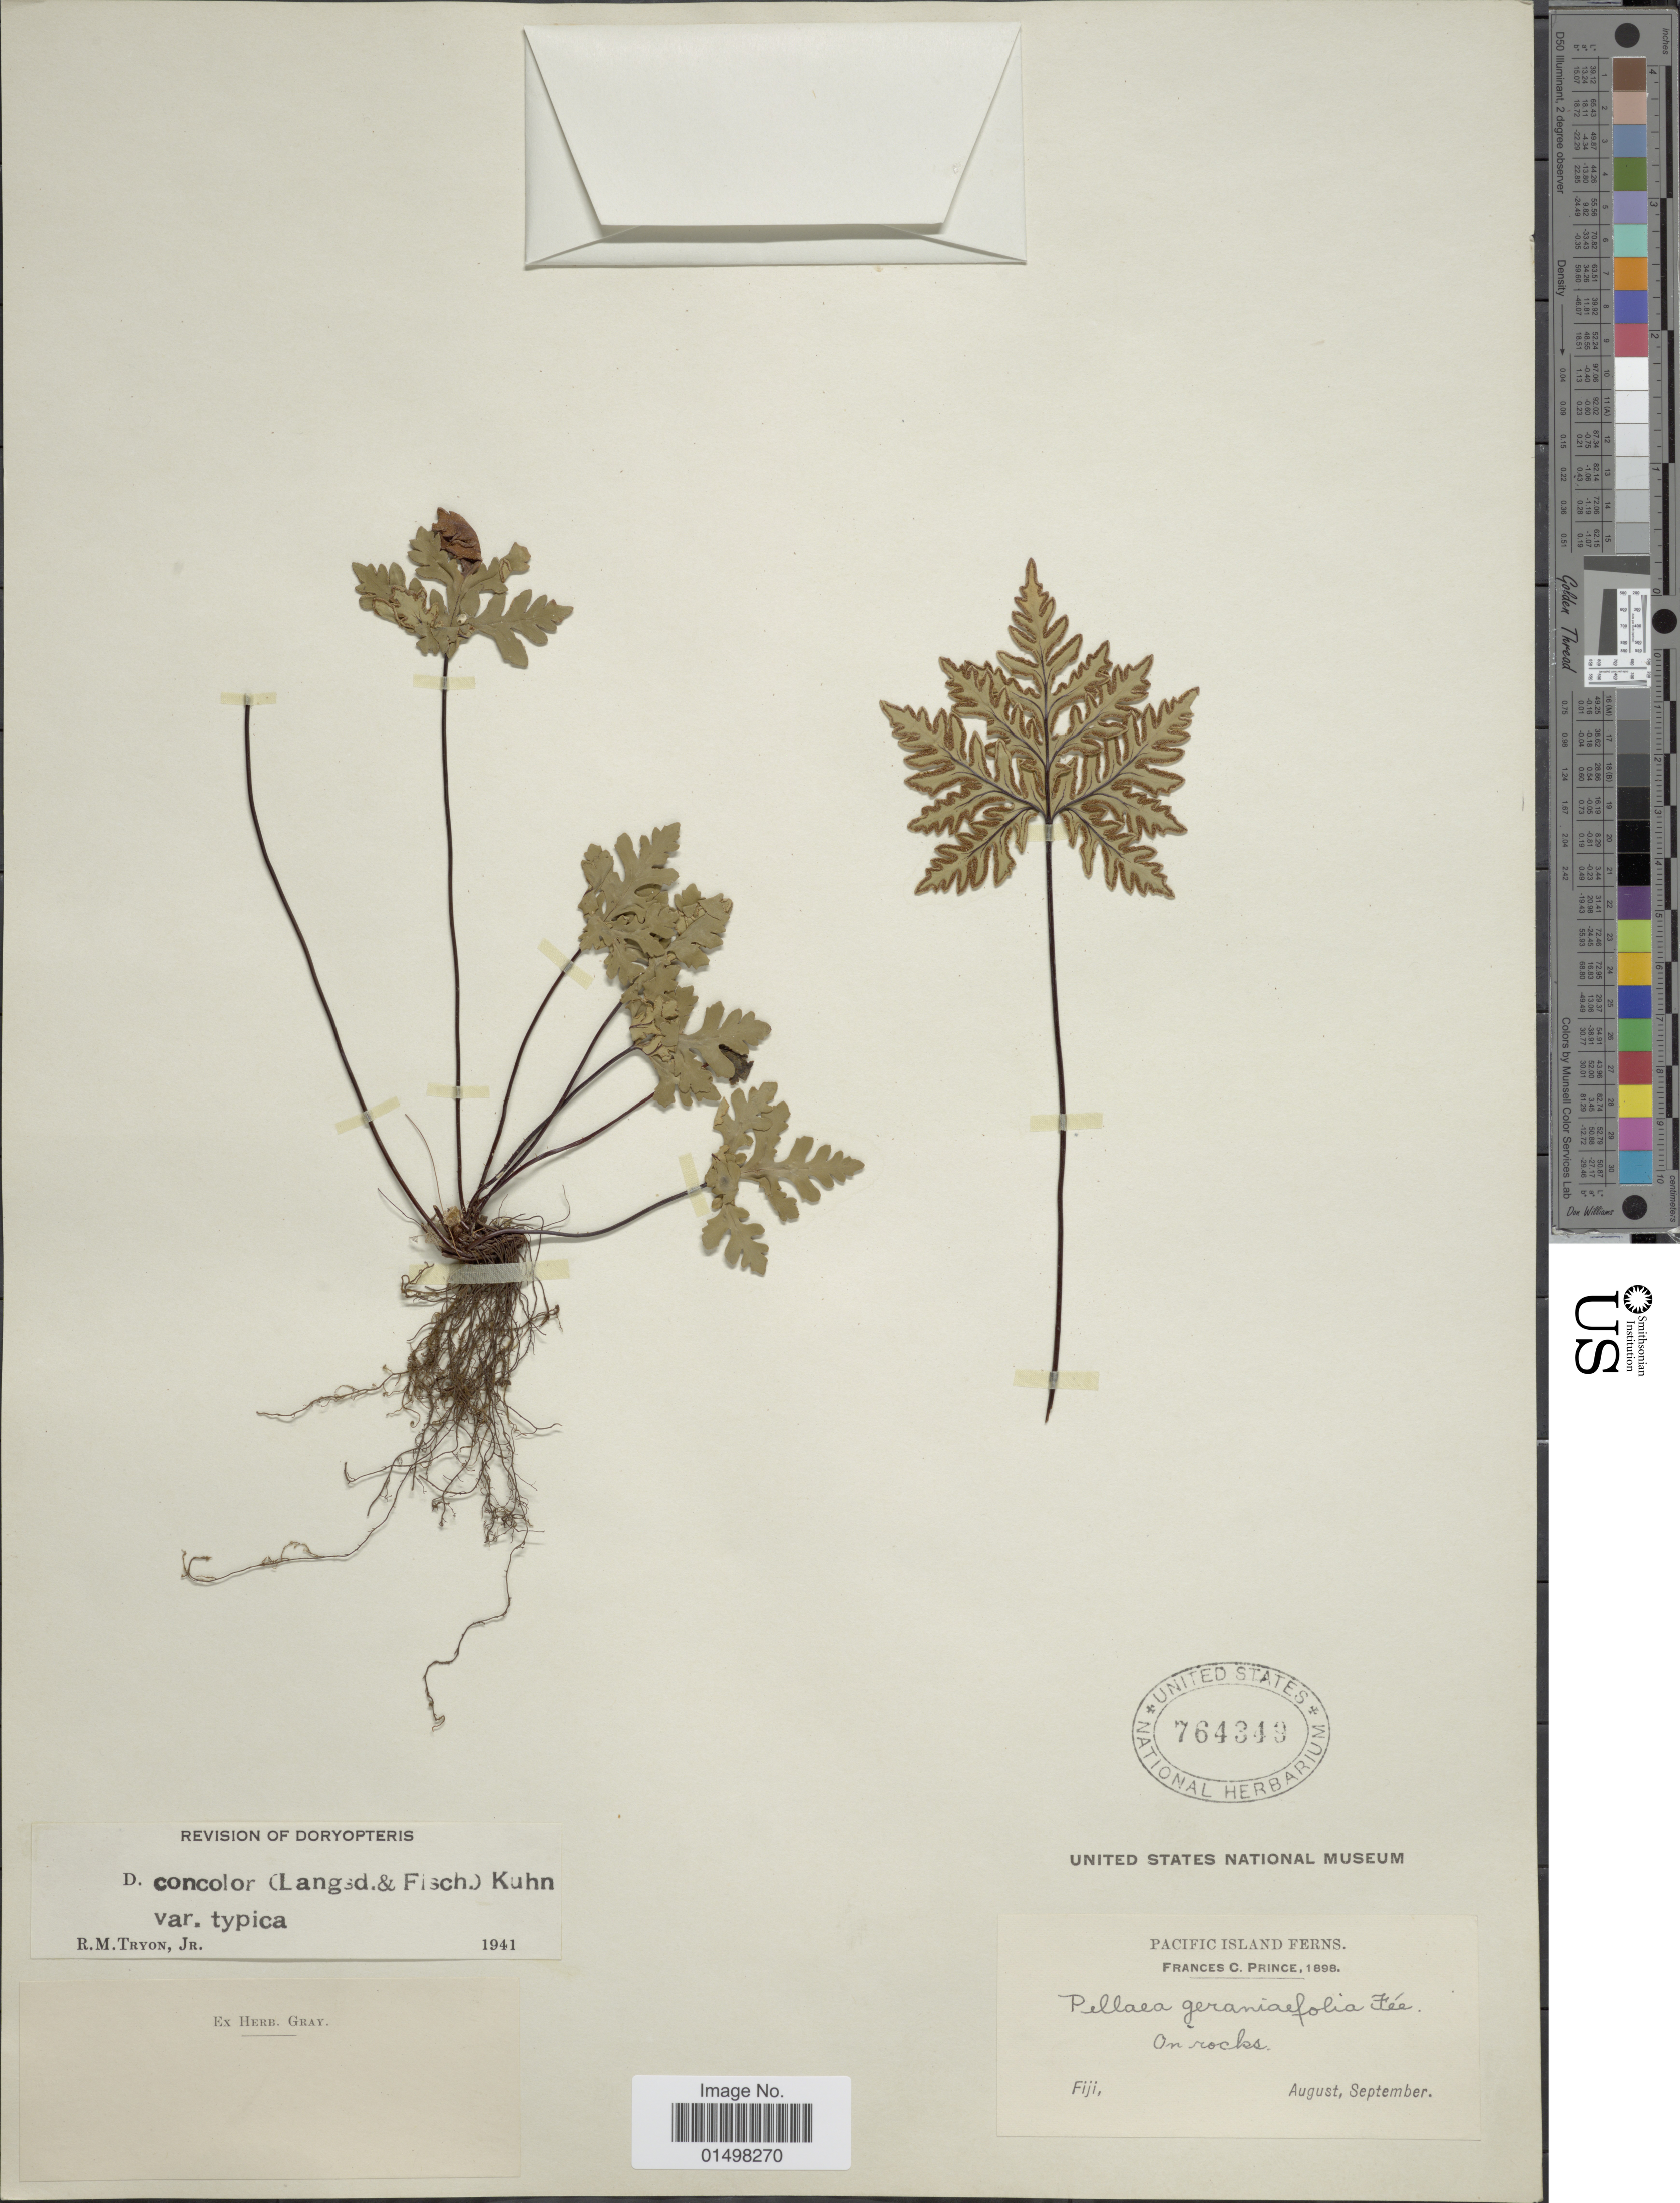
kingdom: Plantae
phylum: Tracheophyta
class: Polypodiopsida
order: Polypodiales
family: Pteridaceae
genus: Doryopteris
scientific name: Doryopteris concolor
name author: (Langsd. & Fisch.) Kuhn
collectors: F. Prince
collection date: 1898-08/1898-09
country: Fiji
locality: Pacific Island Ferns.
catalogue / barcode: US 764349